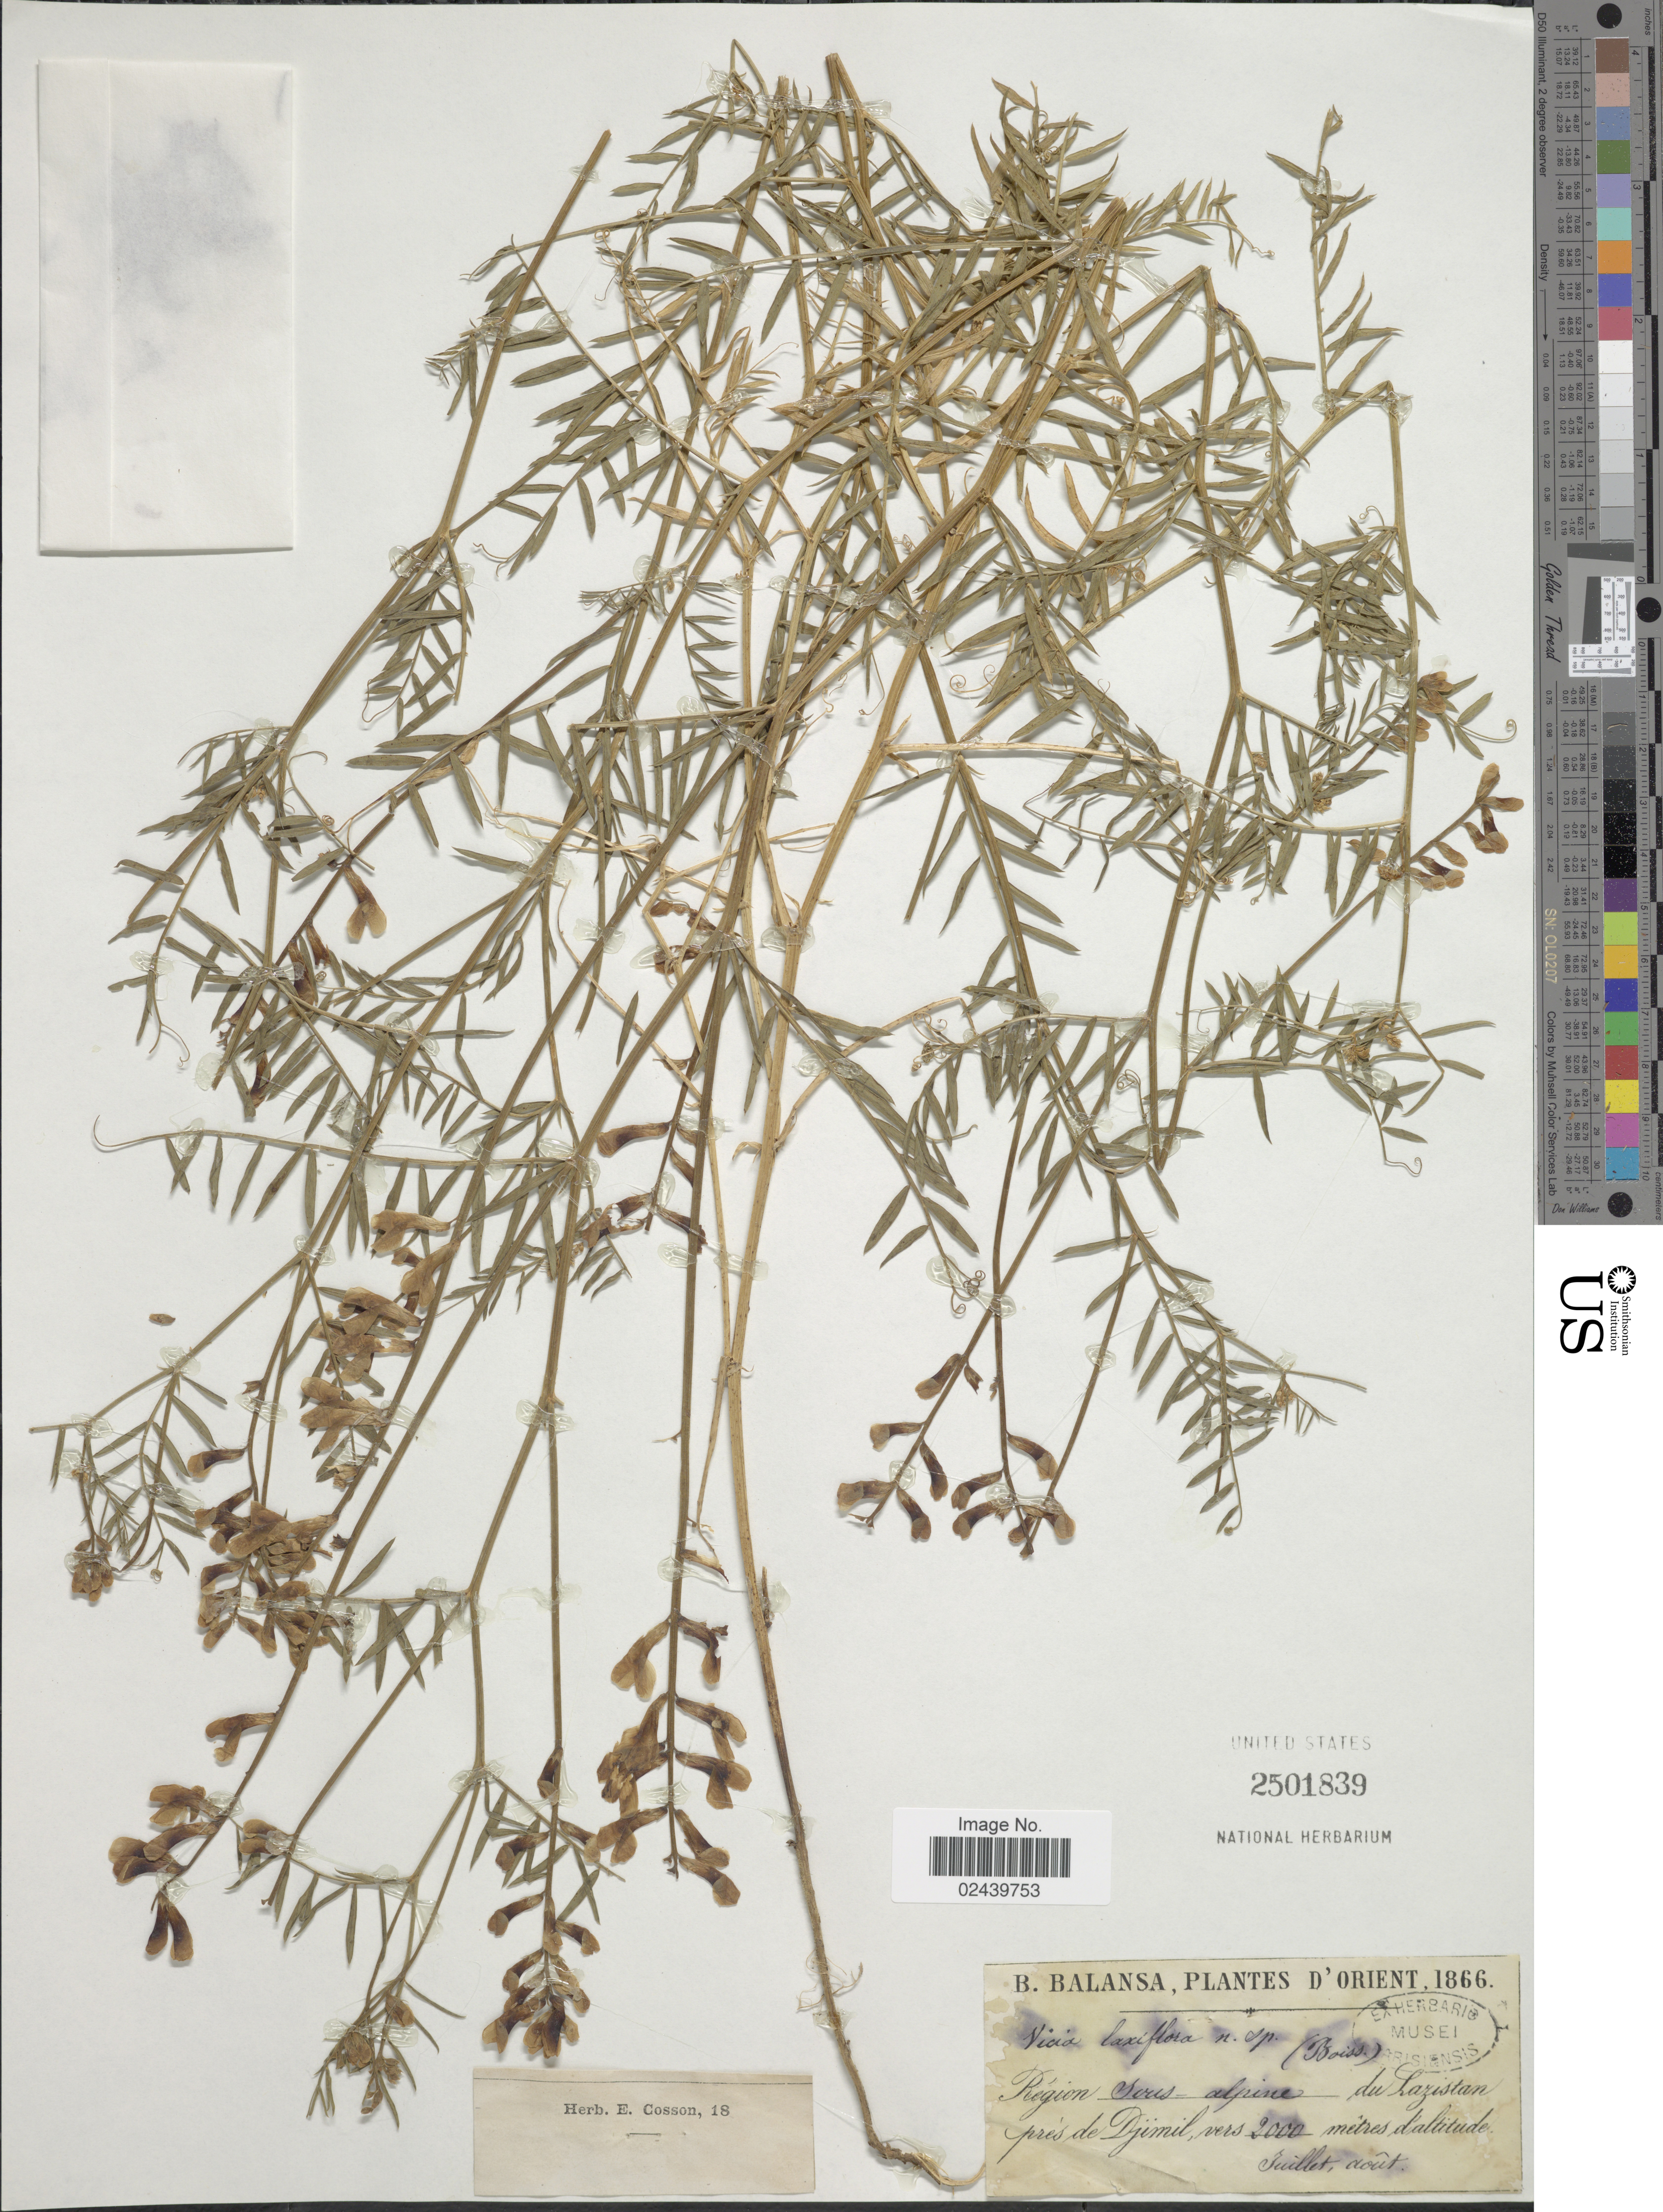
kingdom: Plantae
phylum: Tracheophyta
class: Magnoliopsida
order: Fabales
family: Fabaceae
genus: Vicia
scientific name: Vicia laxiflora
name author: Boiss.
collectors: B. Balansa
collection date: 1866-07/1866-08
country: Turkey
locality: D'Orient. Région sous alpine du Lazistan près de Djimil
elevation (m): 2000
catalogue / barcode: US 2501839